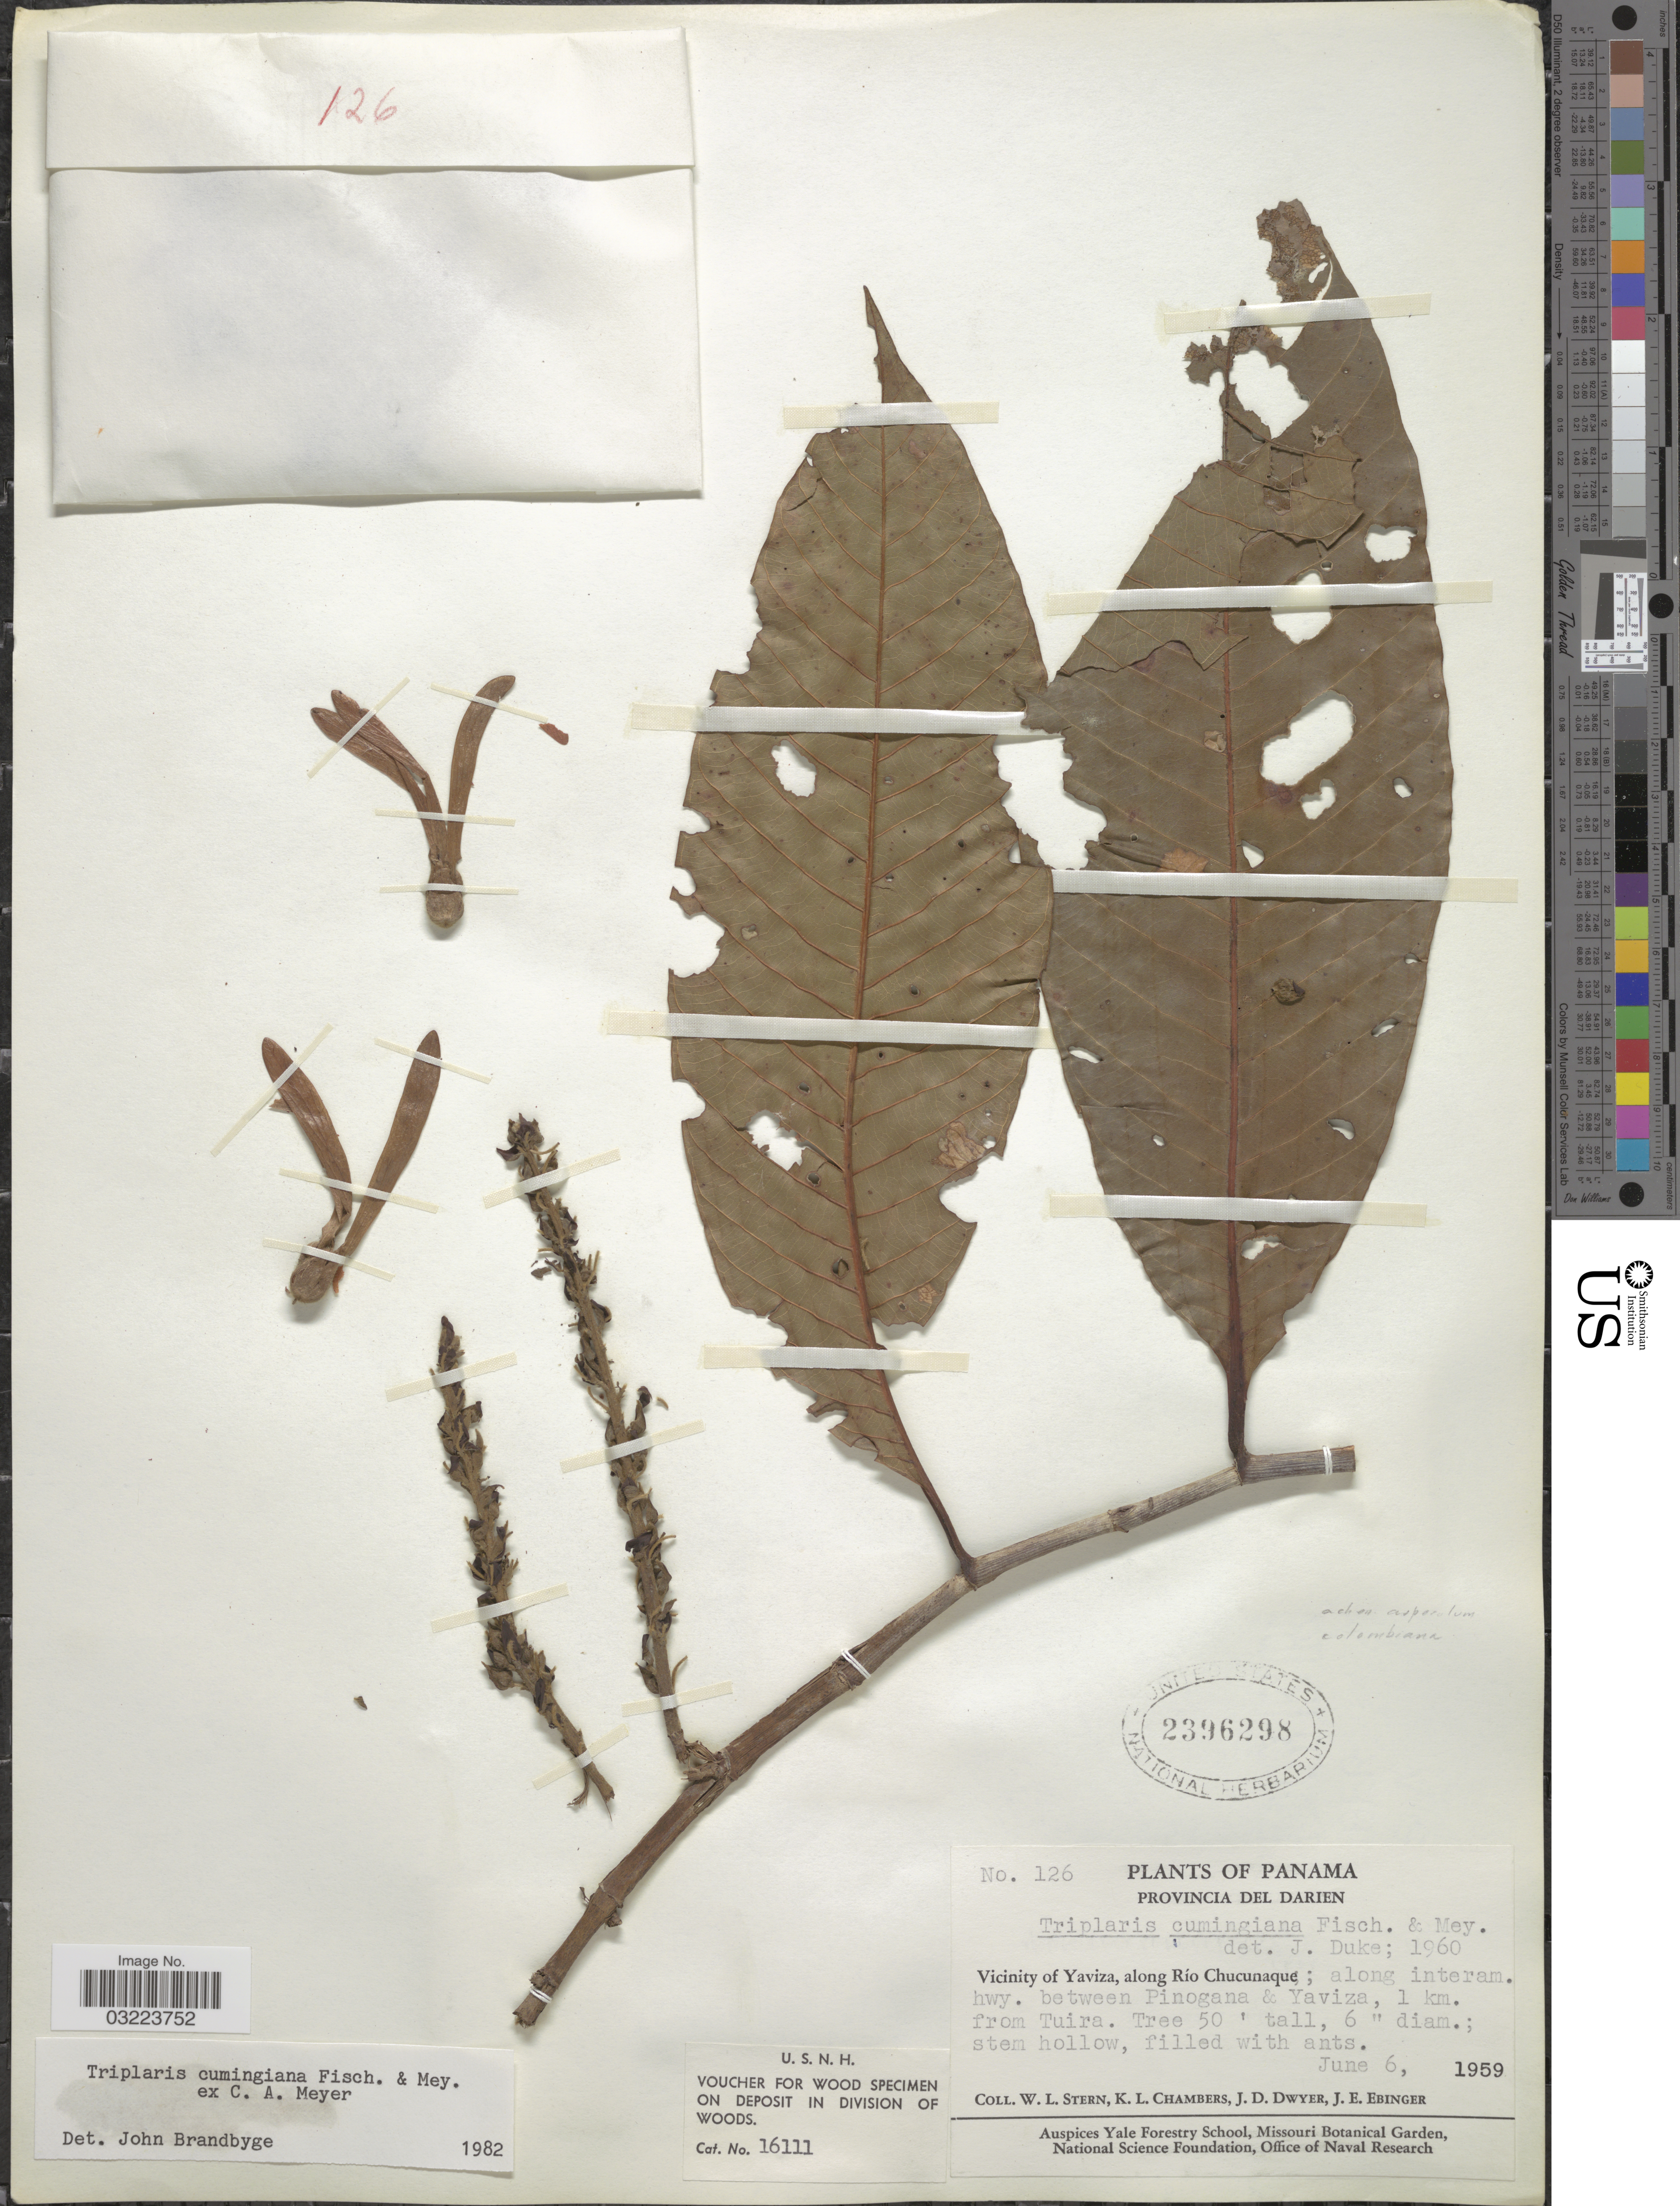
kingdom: Plantae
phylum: Tracheophyta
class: Magnoliopsida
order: Caryophyllales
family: Polygonaceae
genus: Triplaris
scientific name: Triplaris cumingiana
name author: Fisch. & C.A. Mey. ex C.A. Mey.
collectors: W. L. Stern, K. Chambers, J. D. Dwyer & J. Ebinger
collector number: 126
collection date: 1959-06-06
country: Panama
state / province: Darién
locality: Provincia del Darien. Vicinity of Yaviza, along Río Chucunaque; along interam. hwy. between Pinogana & Yaviza, 1 km. from Tuira.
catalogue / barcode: US 2396298